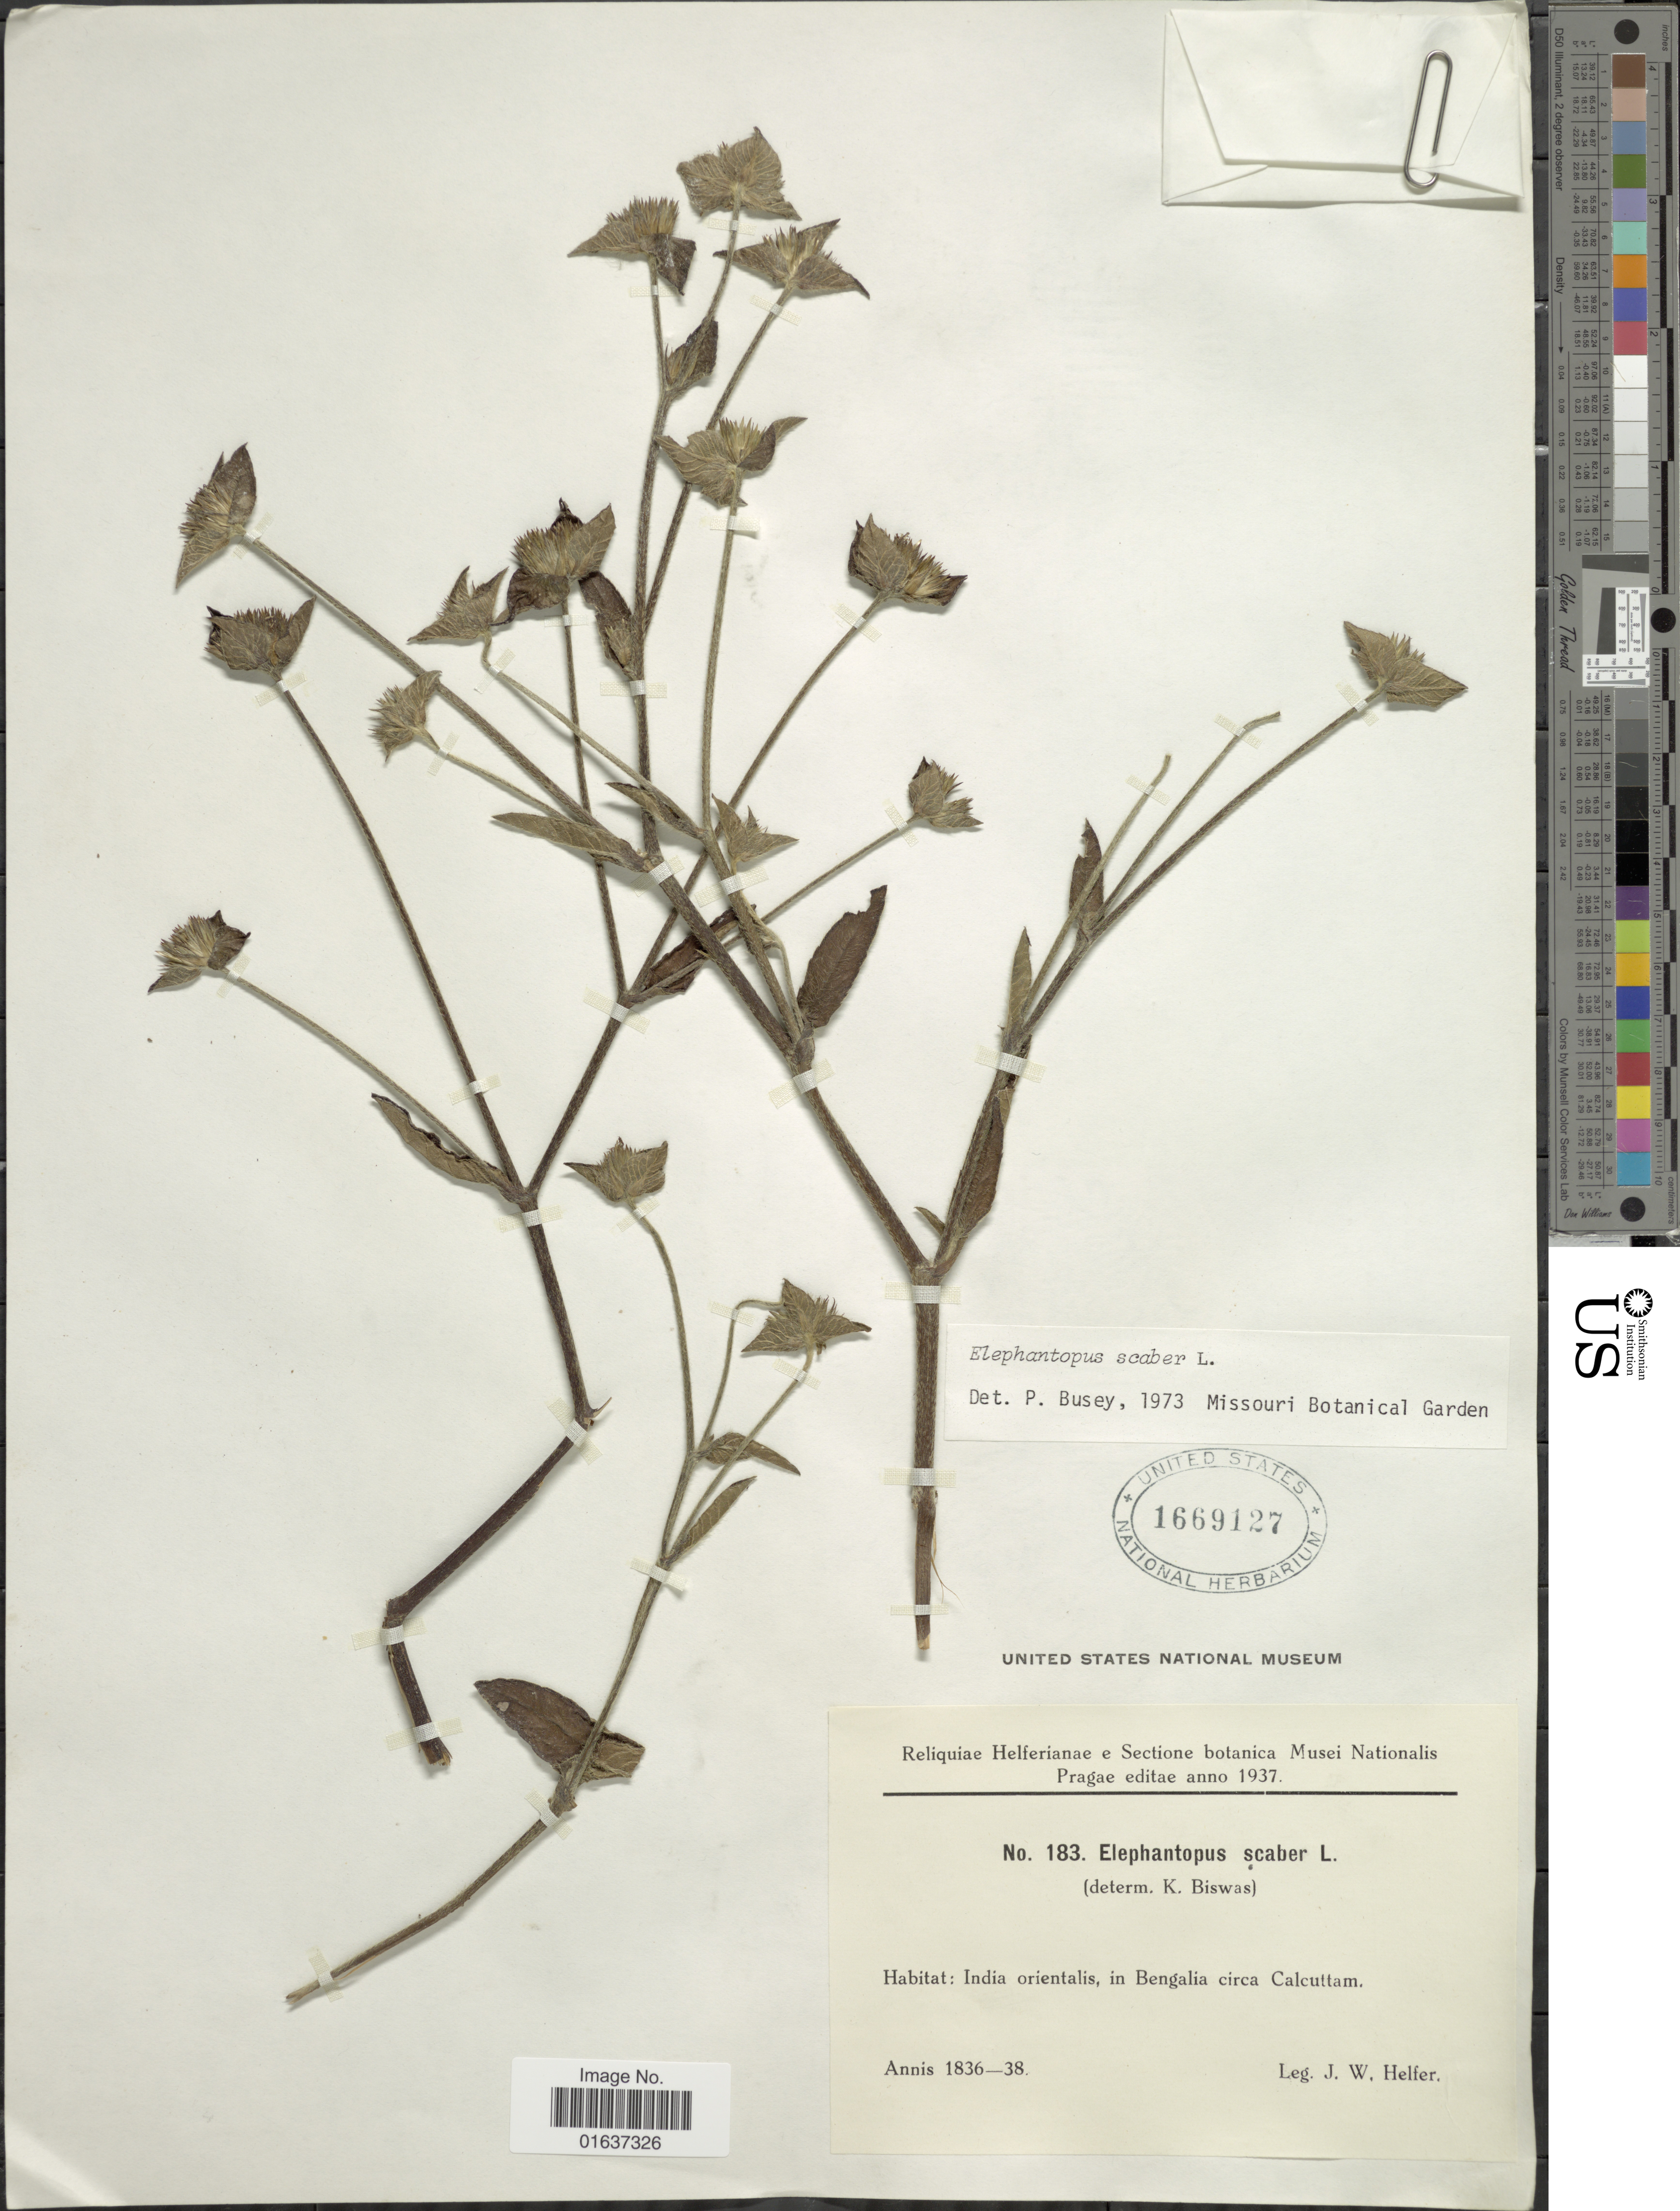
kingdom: Plantae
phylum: Tracheophyta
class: Magnoliopsida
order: Asterales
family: Asteraceae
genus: Elephantopus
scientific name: Elephantopus scaber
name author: L.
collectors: J. W. Helfer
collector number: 183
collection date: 1836/1838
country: India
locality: India orientalis, in Bengalia circa Calcuttam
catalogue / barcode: US 1669127